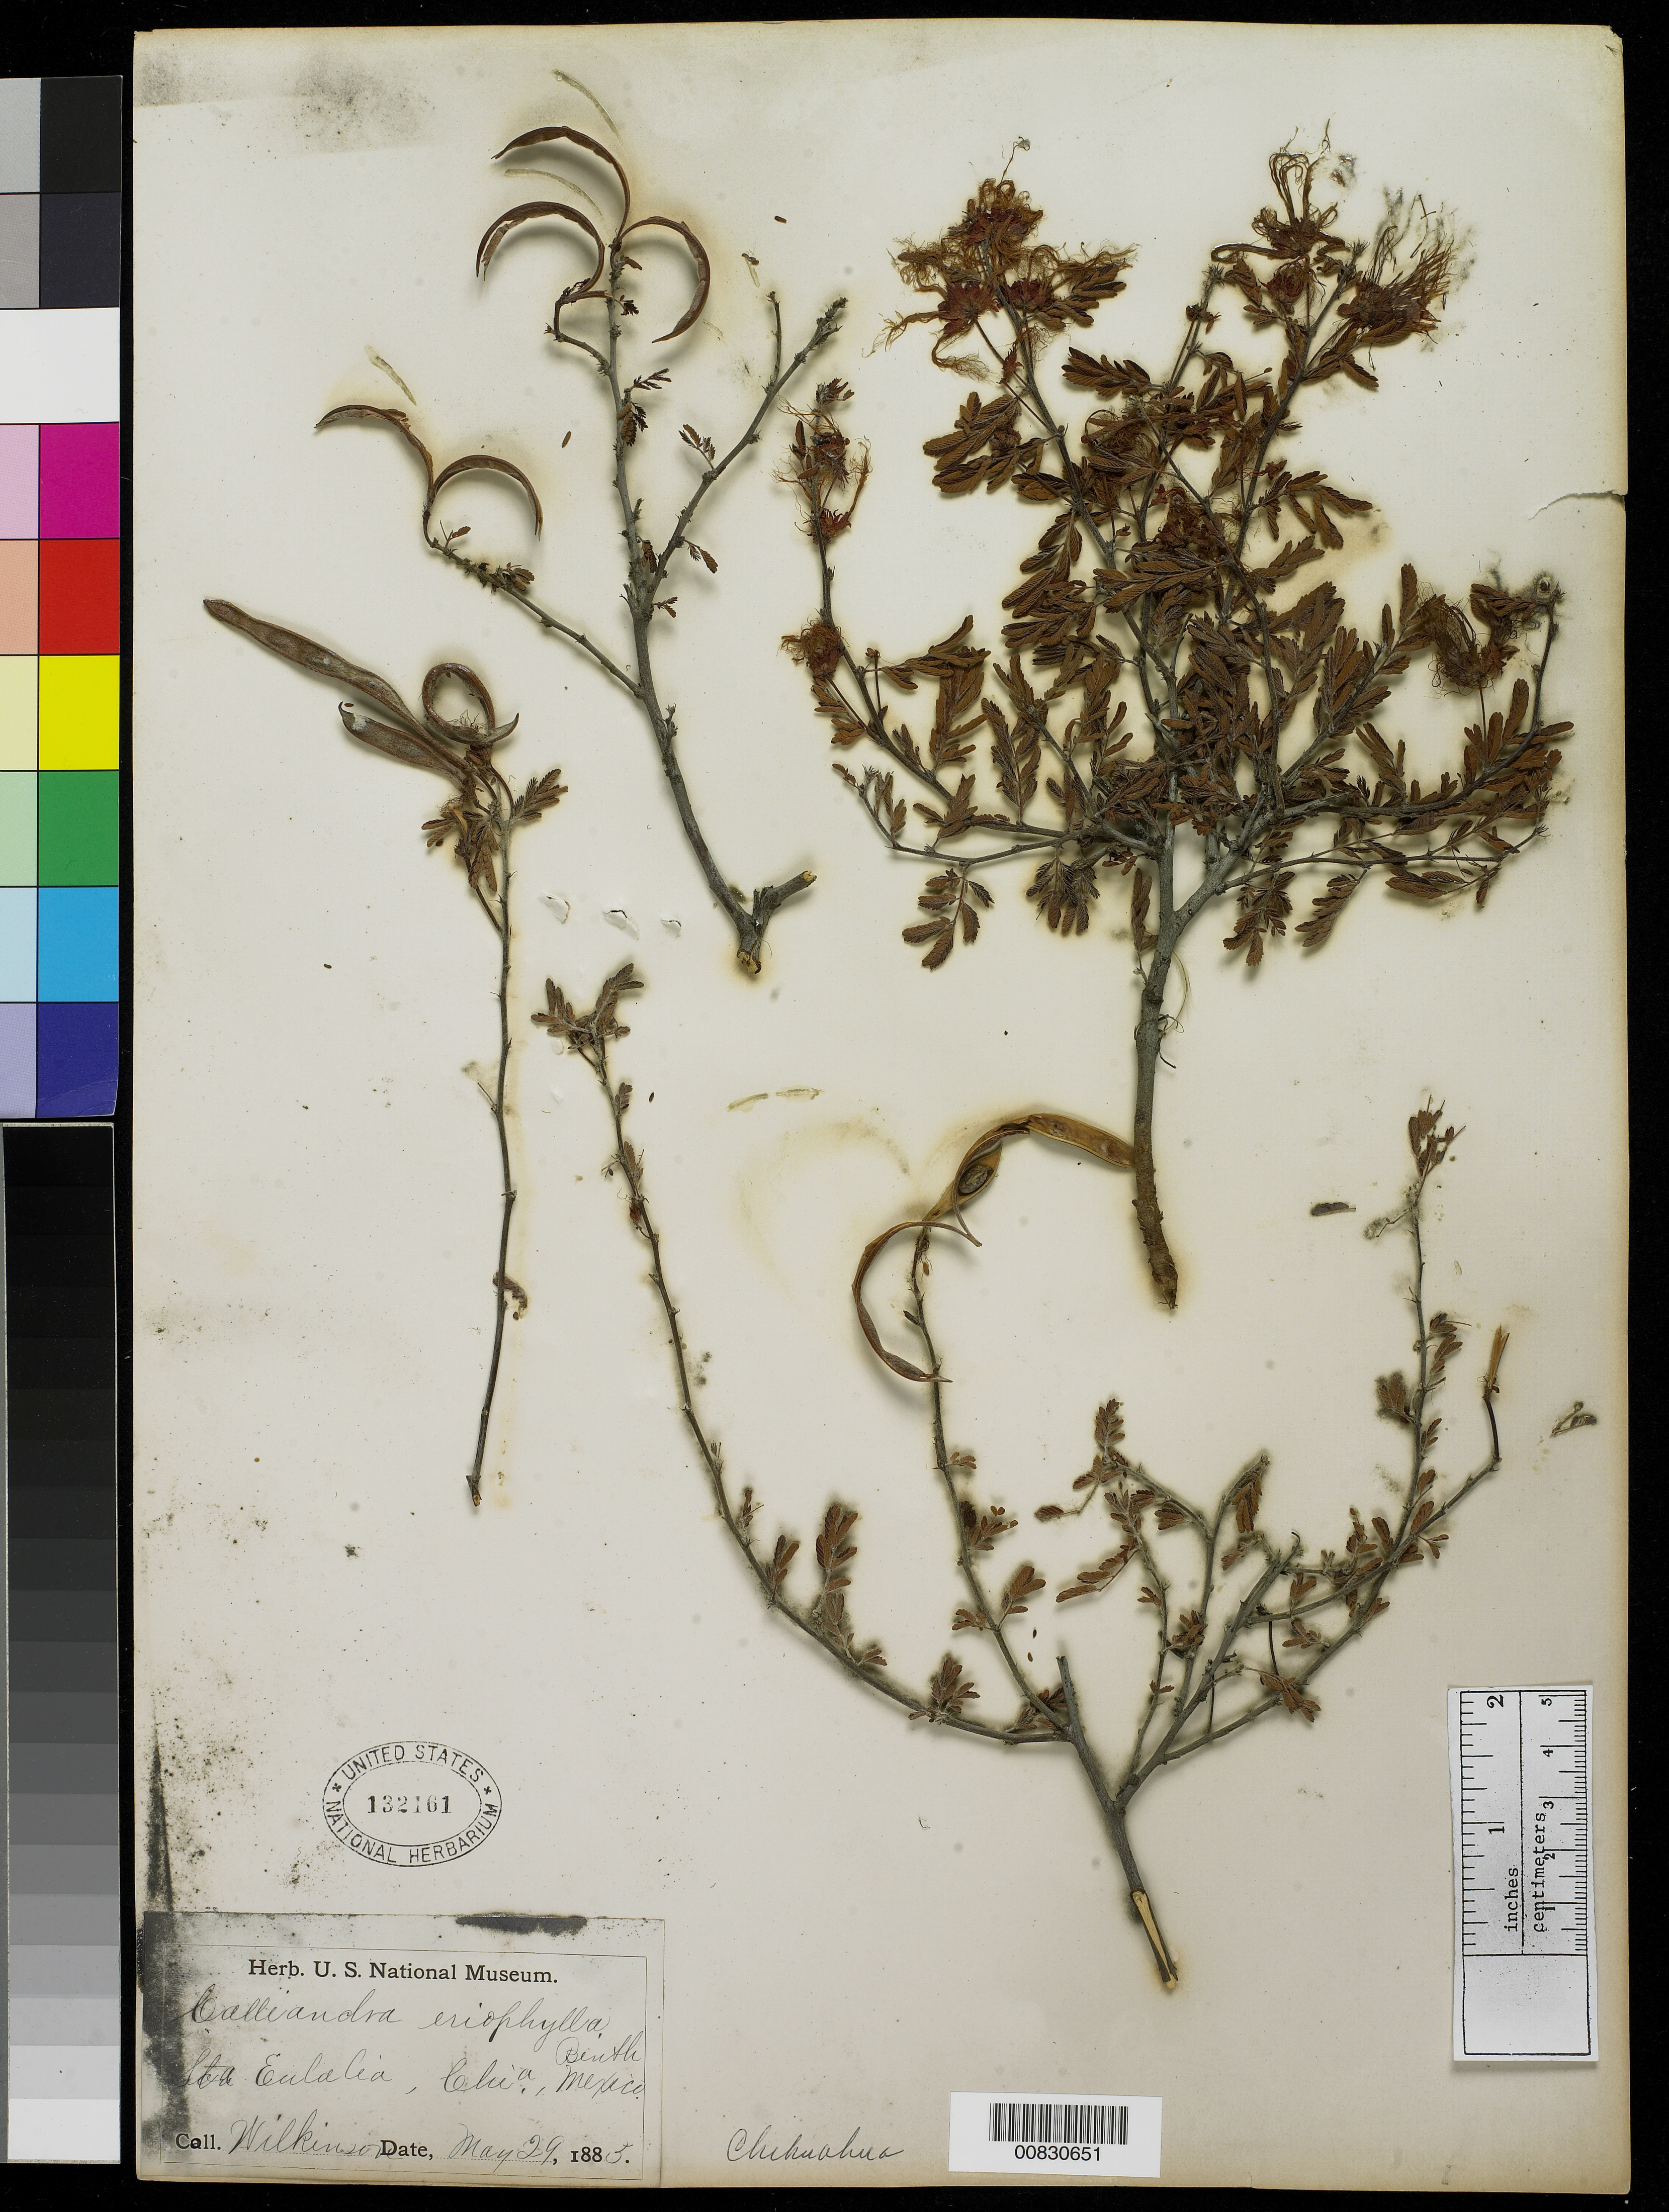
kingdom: Plantae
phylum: Tracheophyta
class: Magnoliopsida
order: Fabales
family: Fabaceae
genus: Calliandra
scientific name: Calliandra eriophylla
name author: Benth.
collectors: E. Wilkinson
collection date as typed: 29 May 1885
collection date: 1885-05-29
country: Mexico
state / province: Chihuahua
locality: Sta. Eulalia, Chihuahua.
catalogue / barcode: US 132161